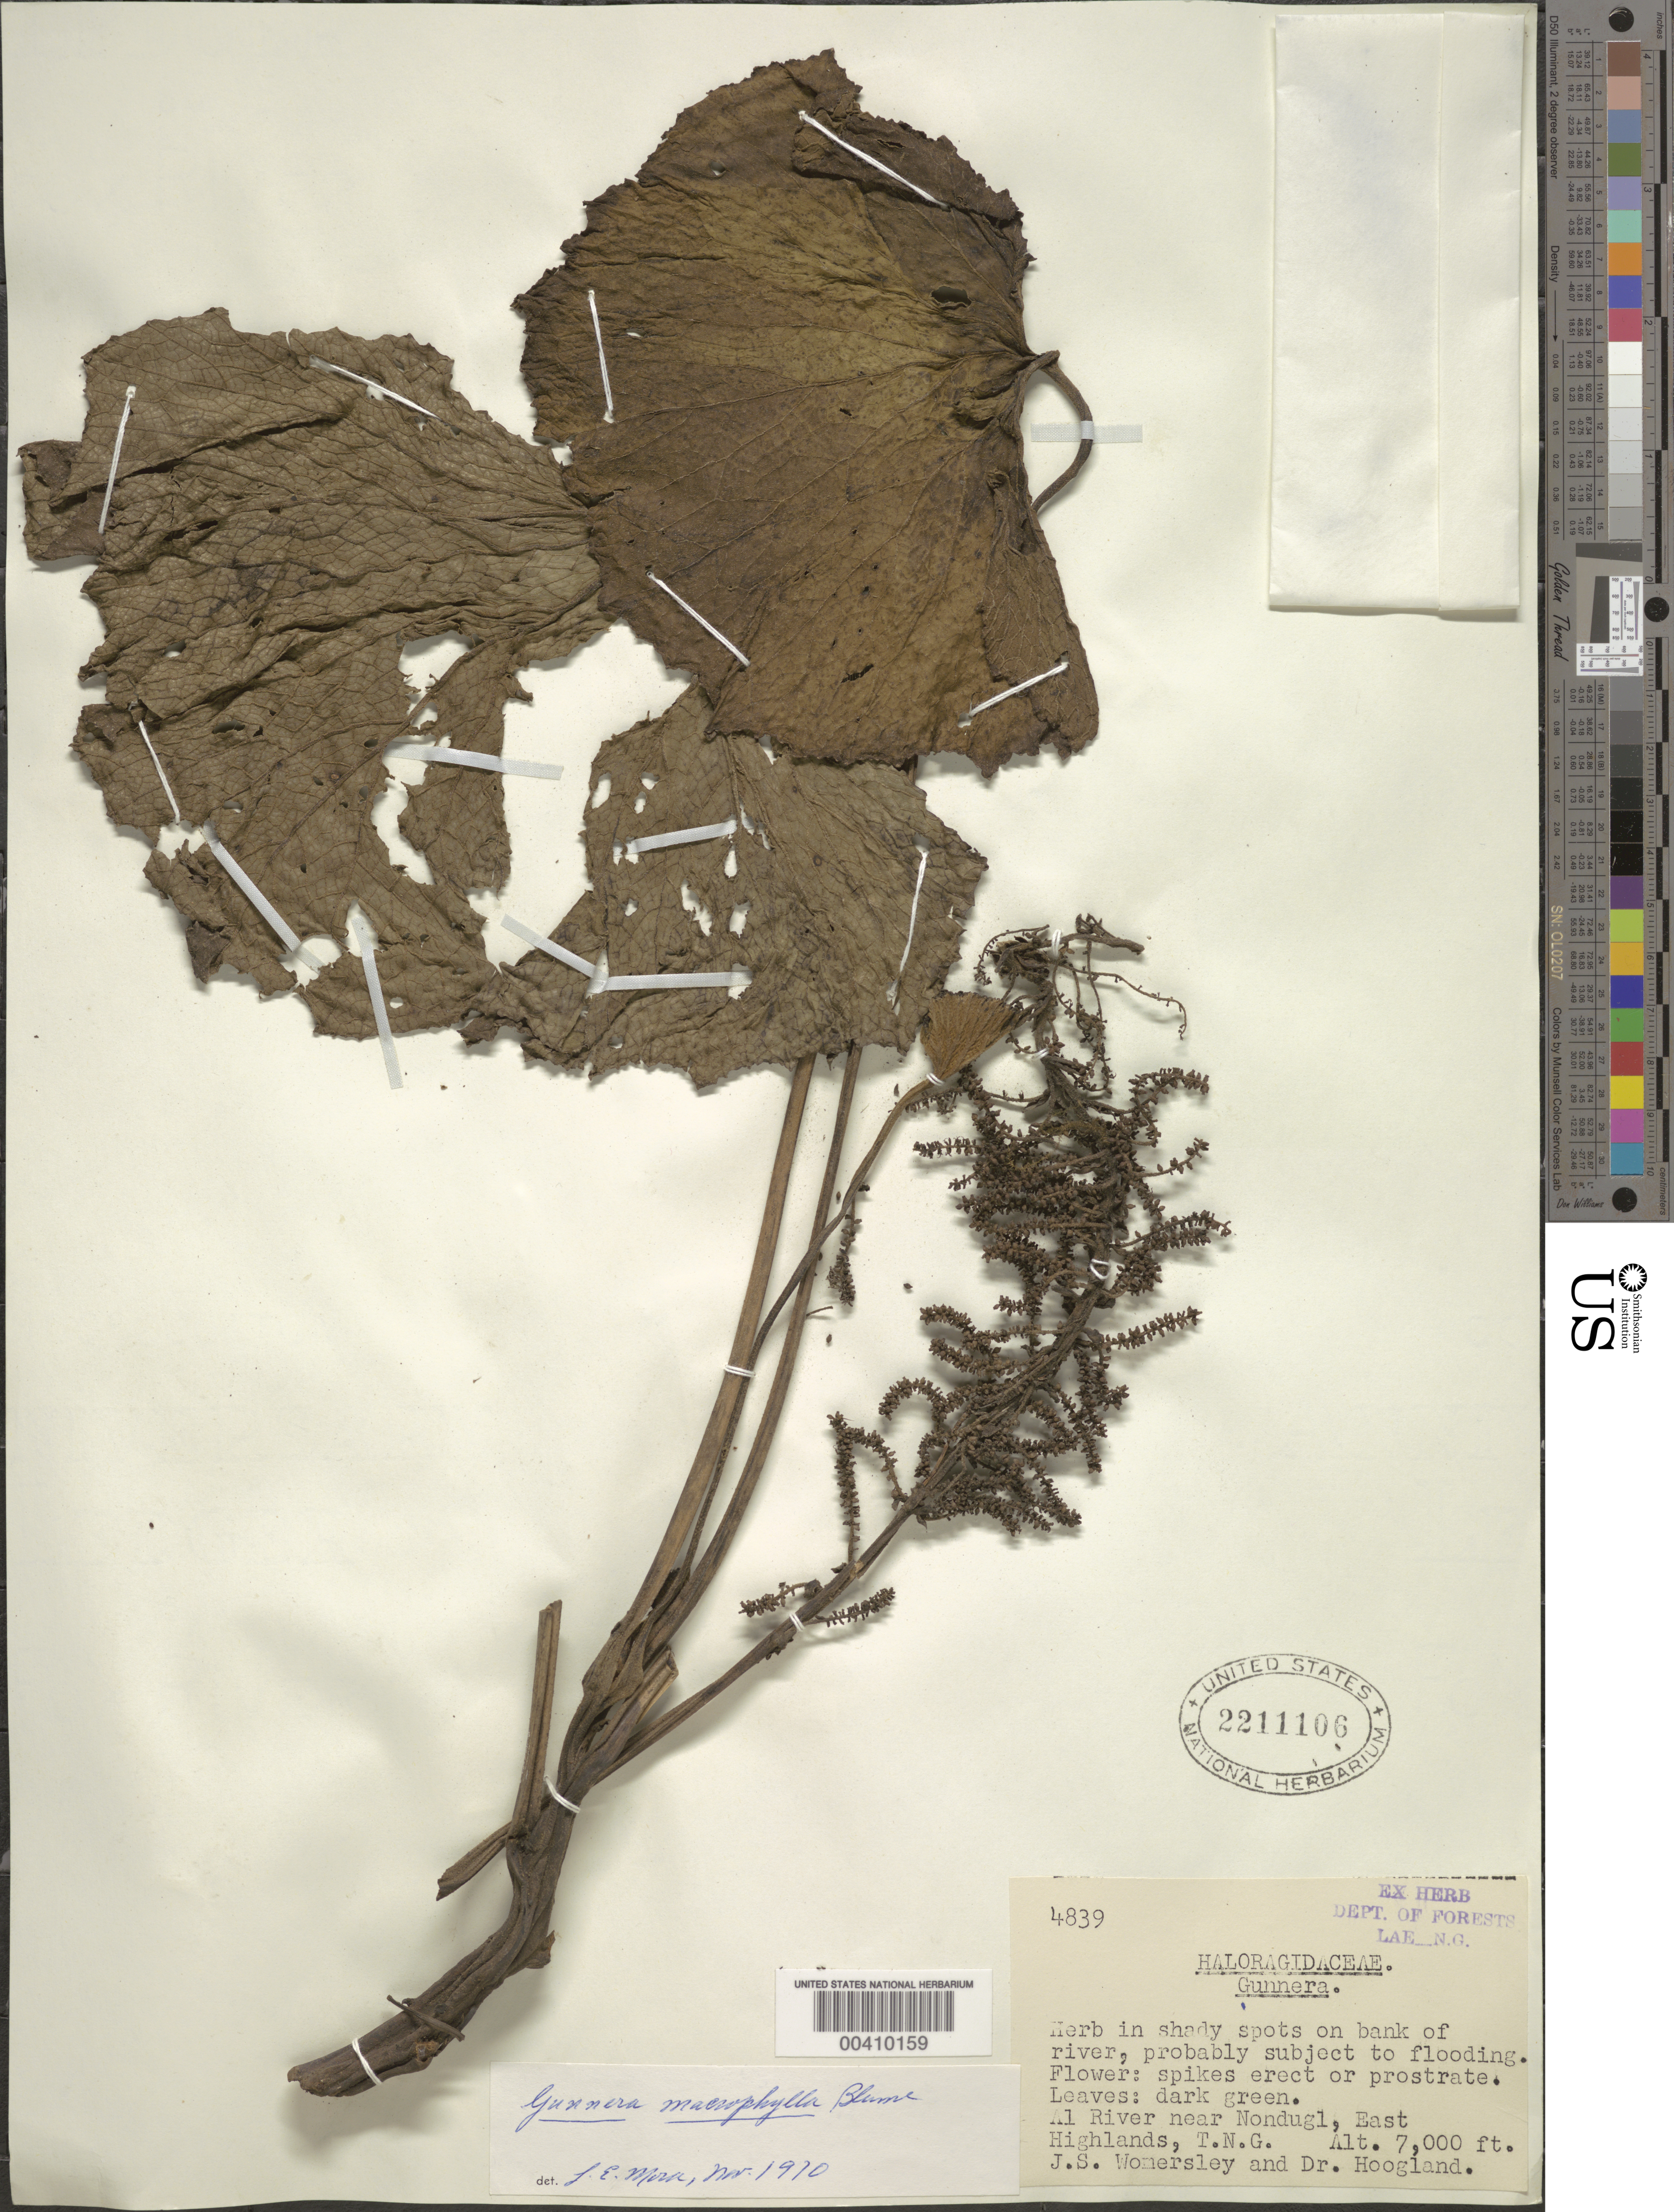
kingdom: Plantae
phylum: Tracheophyta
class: Magnoliopsida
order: Gunnerales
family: Gunneraceae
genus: Gunnera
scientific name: Gunnera macrophylla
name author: Blume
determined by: Mora-Osejo, L. E.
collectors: J. S. Womersley & R. D. Hoogland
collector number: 4839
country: Papua New Guinea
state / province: Eastern Highlands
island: New Guinea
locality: Al River near Nondugl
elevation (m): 2133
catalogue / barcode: US 2211106